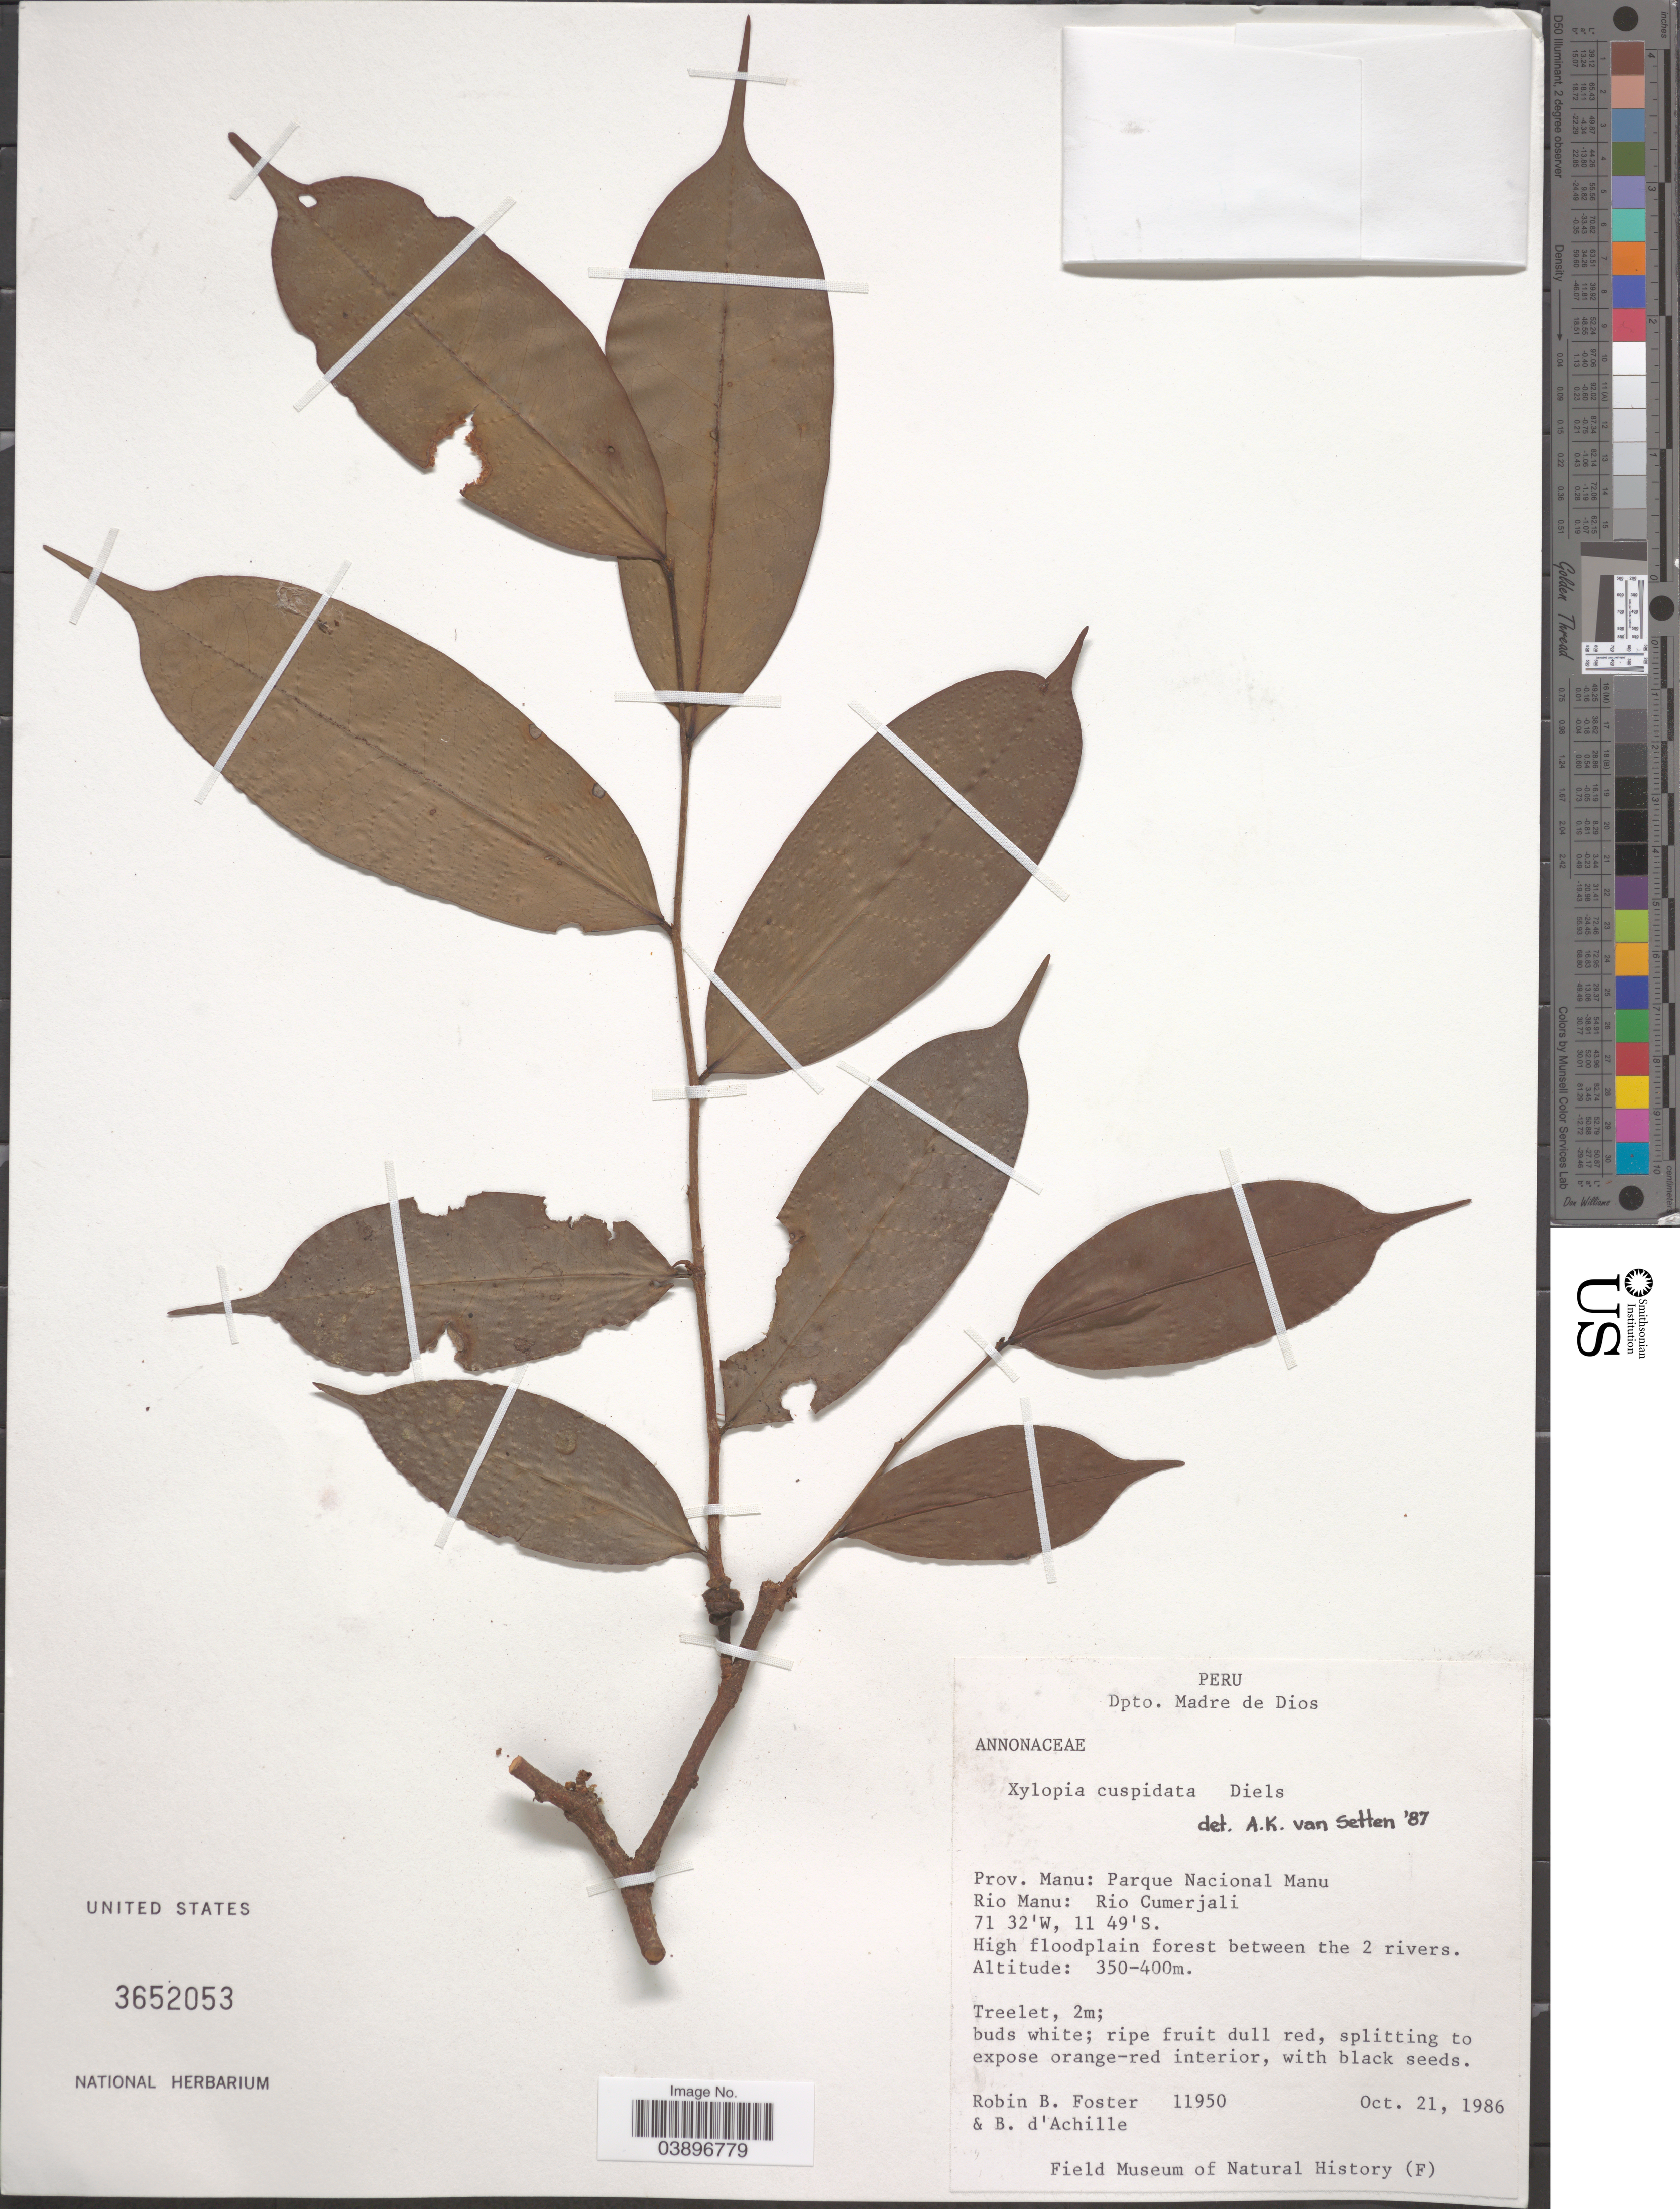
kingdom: Plantae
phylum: Tracheophyta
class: Magnoliopsida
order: Magnoliales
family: Annonaceae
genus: Xylopia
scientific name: Xylopia cuspidata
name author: Diels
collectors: R. B. Foster & B. d'Achille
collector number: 11950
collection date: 1986-10-21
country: Peru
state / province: Madre de Dios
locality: Dpto. Madre de Dios. Prov. Manu: Parque Nacional Manu. Rio Manu: Rio Cumerjali.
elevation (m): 350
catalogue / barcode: US 3652053